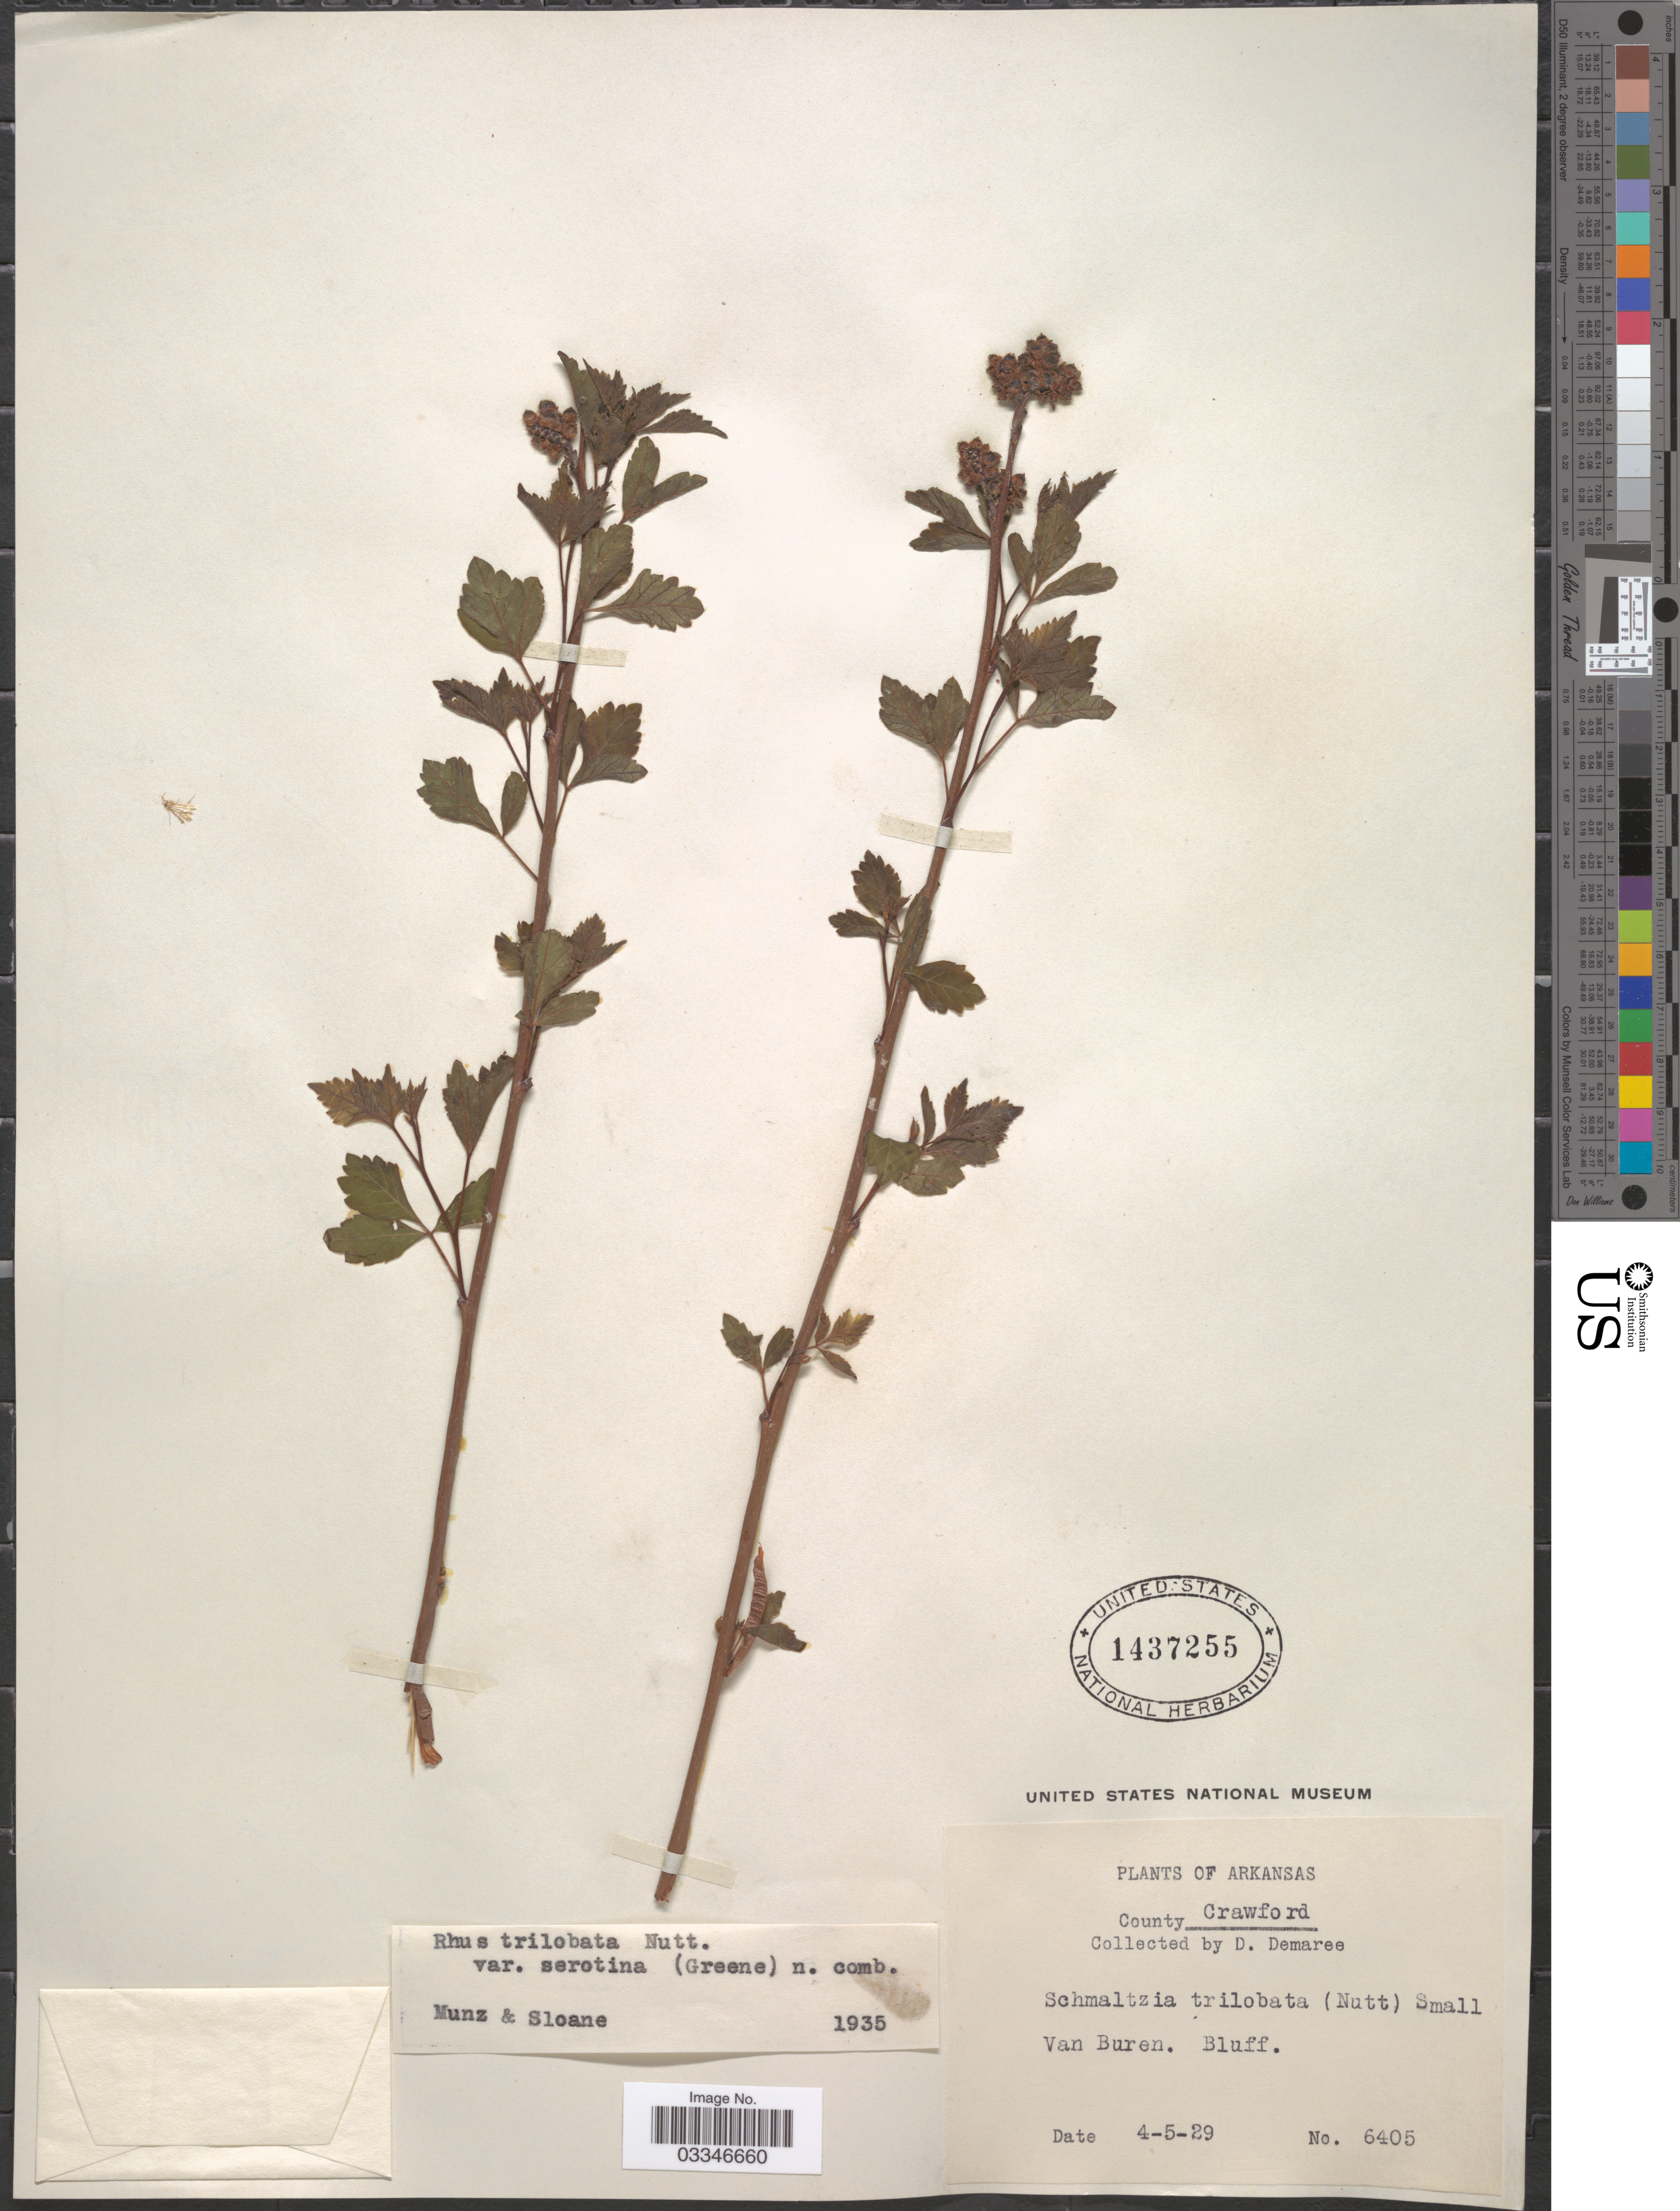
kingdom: Plantae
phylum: Tracheophyta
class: Magnoliopsida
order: Sapindales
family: Anacardiaceae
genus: Rhus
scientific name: Rhus trilobata var. serotina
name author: (Greene) F.A. Barkley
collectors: D. Demaree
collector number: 6405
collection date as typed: Transcribed d/m/y: 5/4/29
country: United States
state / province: Arkansas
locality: County Crawford. Van Buren. Bluff.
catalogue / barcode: US 1437255